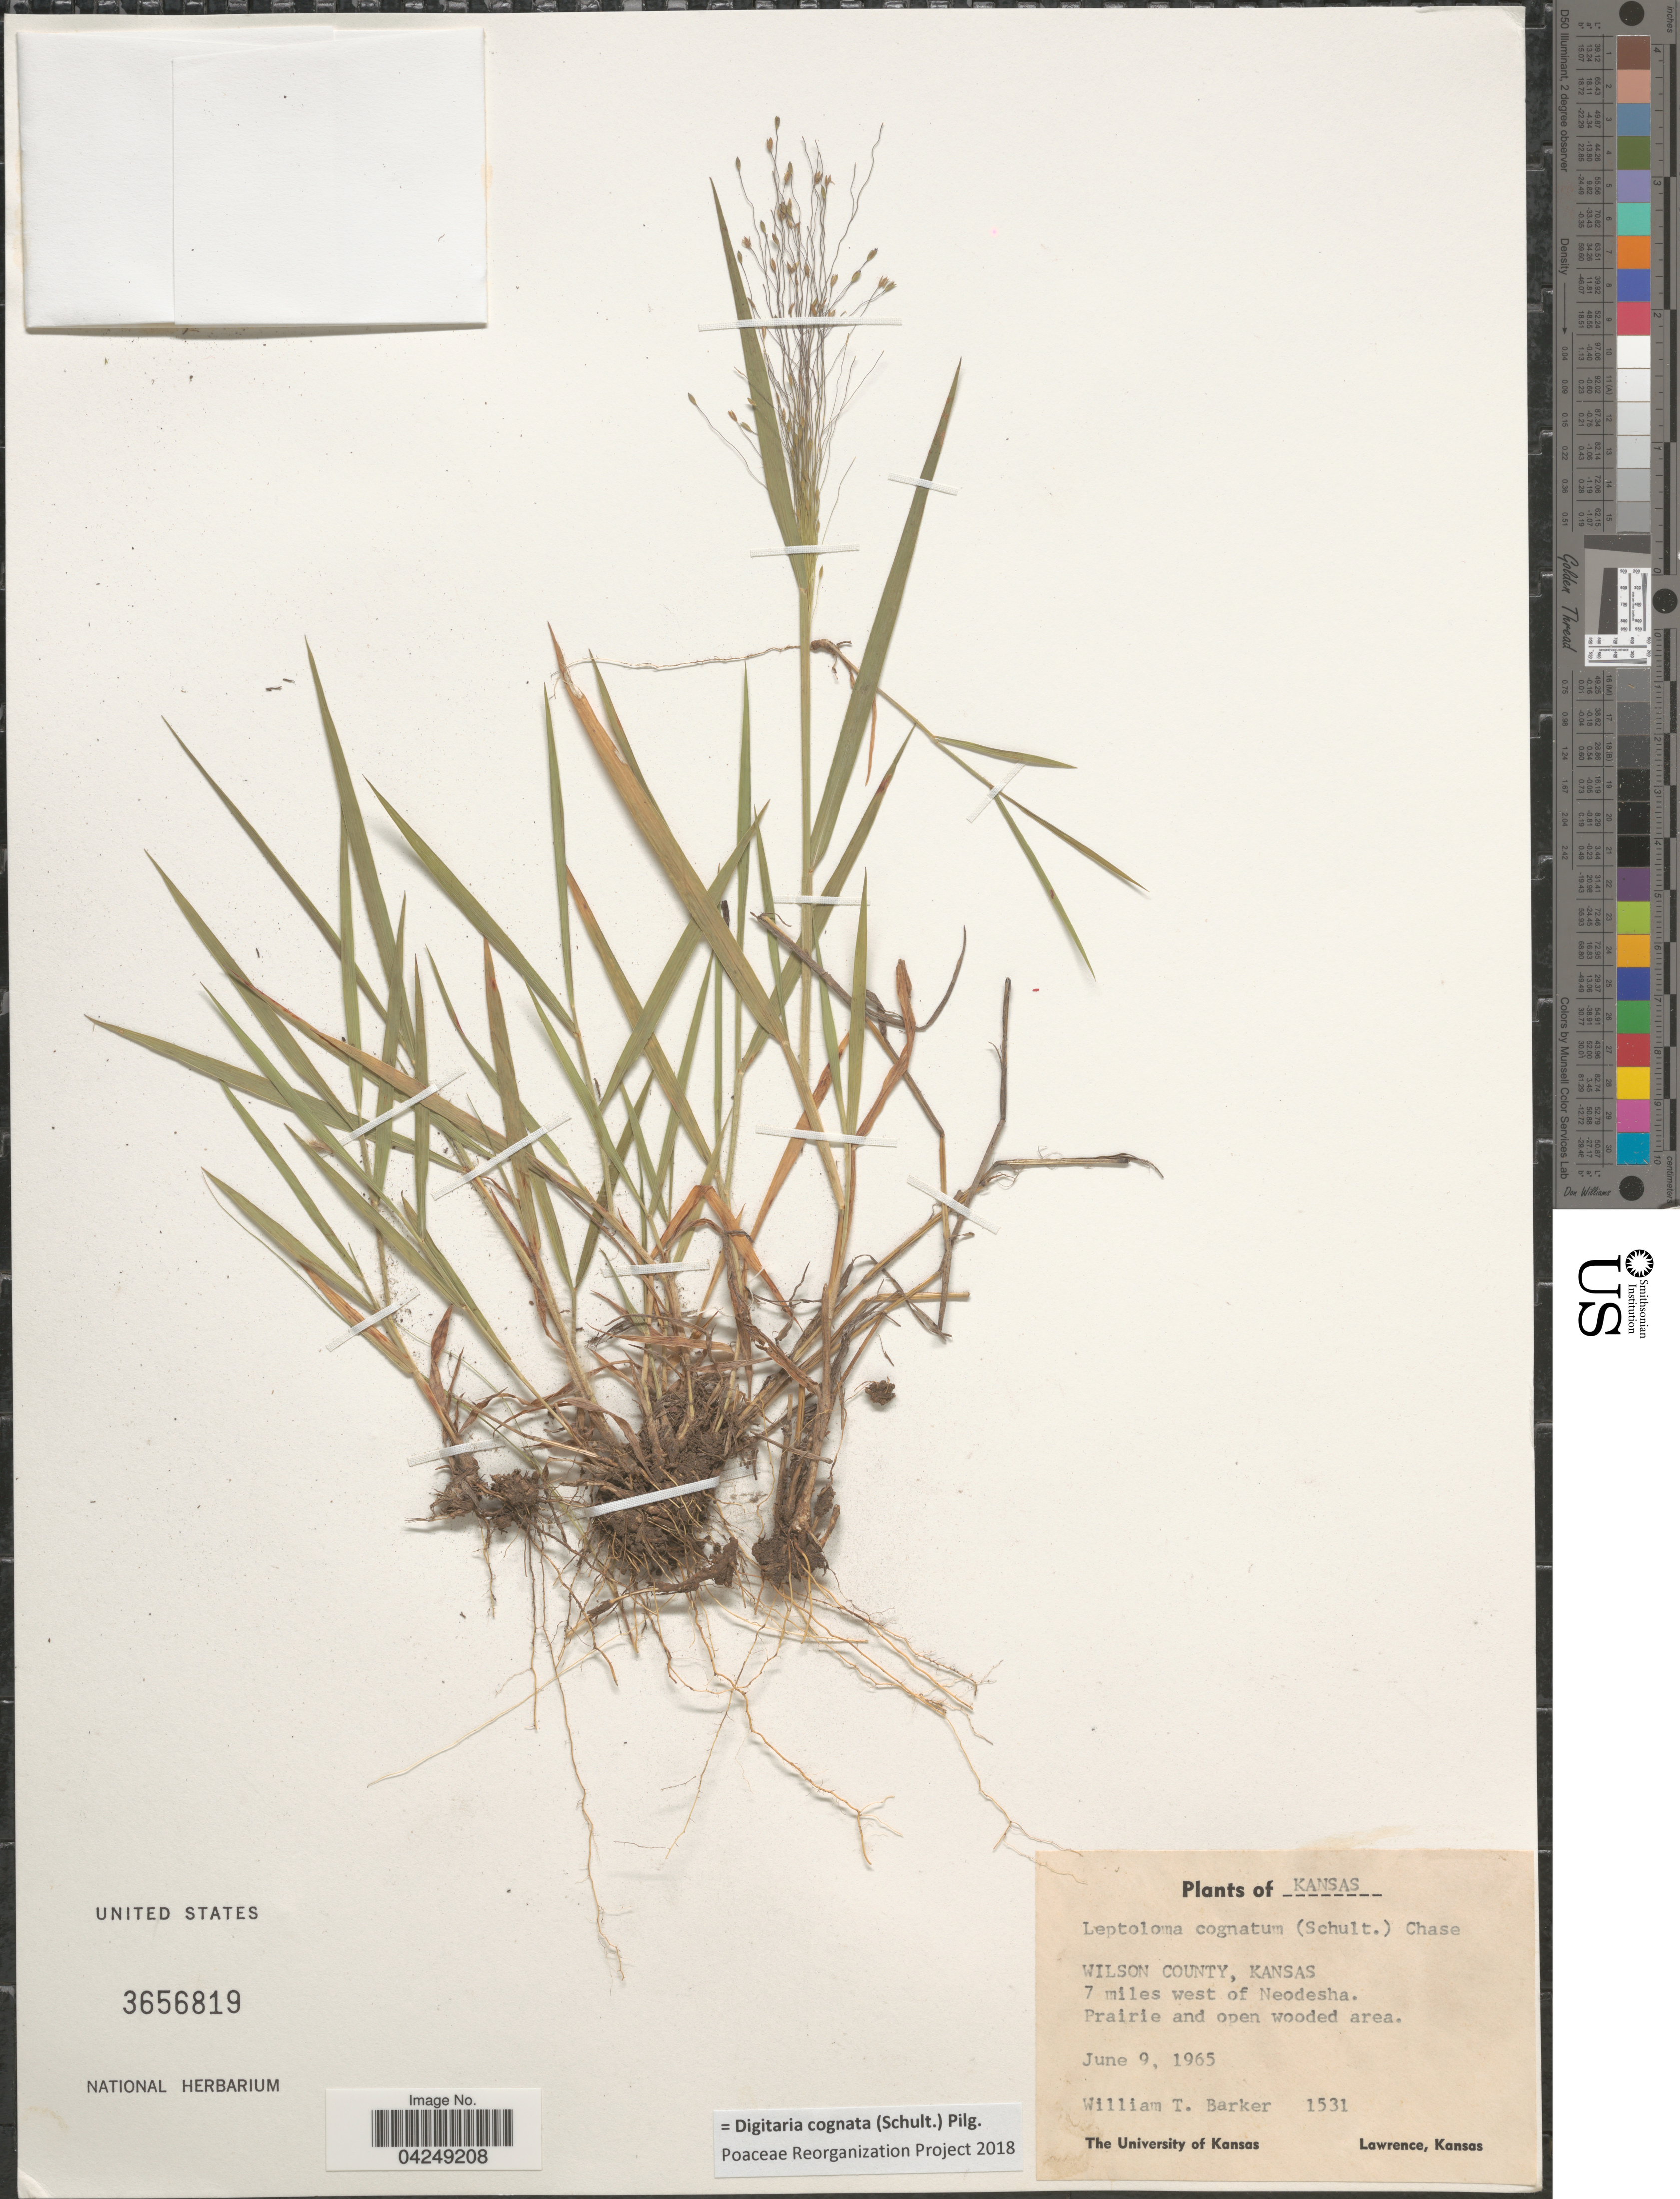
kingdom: Plantae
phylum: Tracheophyta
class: Liliopsida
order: Poales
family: Poaceae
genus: Digitaria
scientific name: Digitaria cognata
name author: (Scult.) Pilg.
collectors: W. T. Barker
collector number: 1531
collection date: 1965-06-09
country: United States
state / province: Kansas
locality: Wilson County. 7 miles west of Neodesha. Prairie and open wooded area.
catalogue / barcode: US 3656819